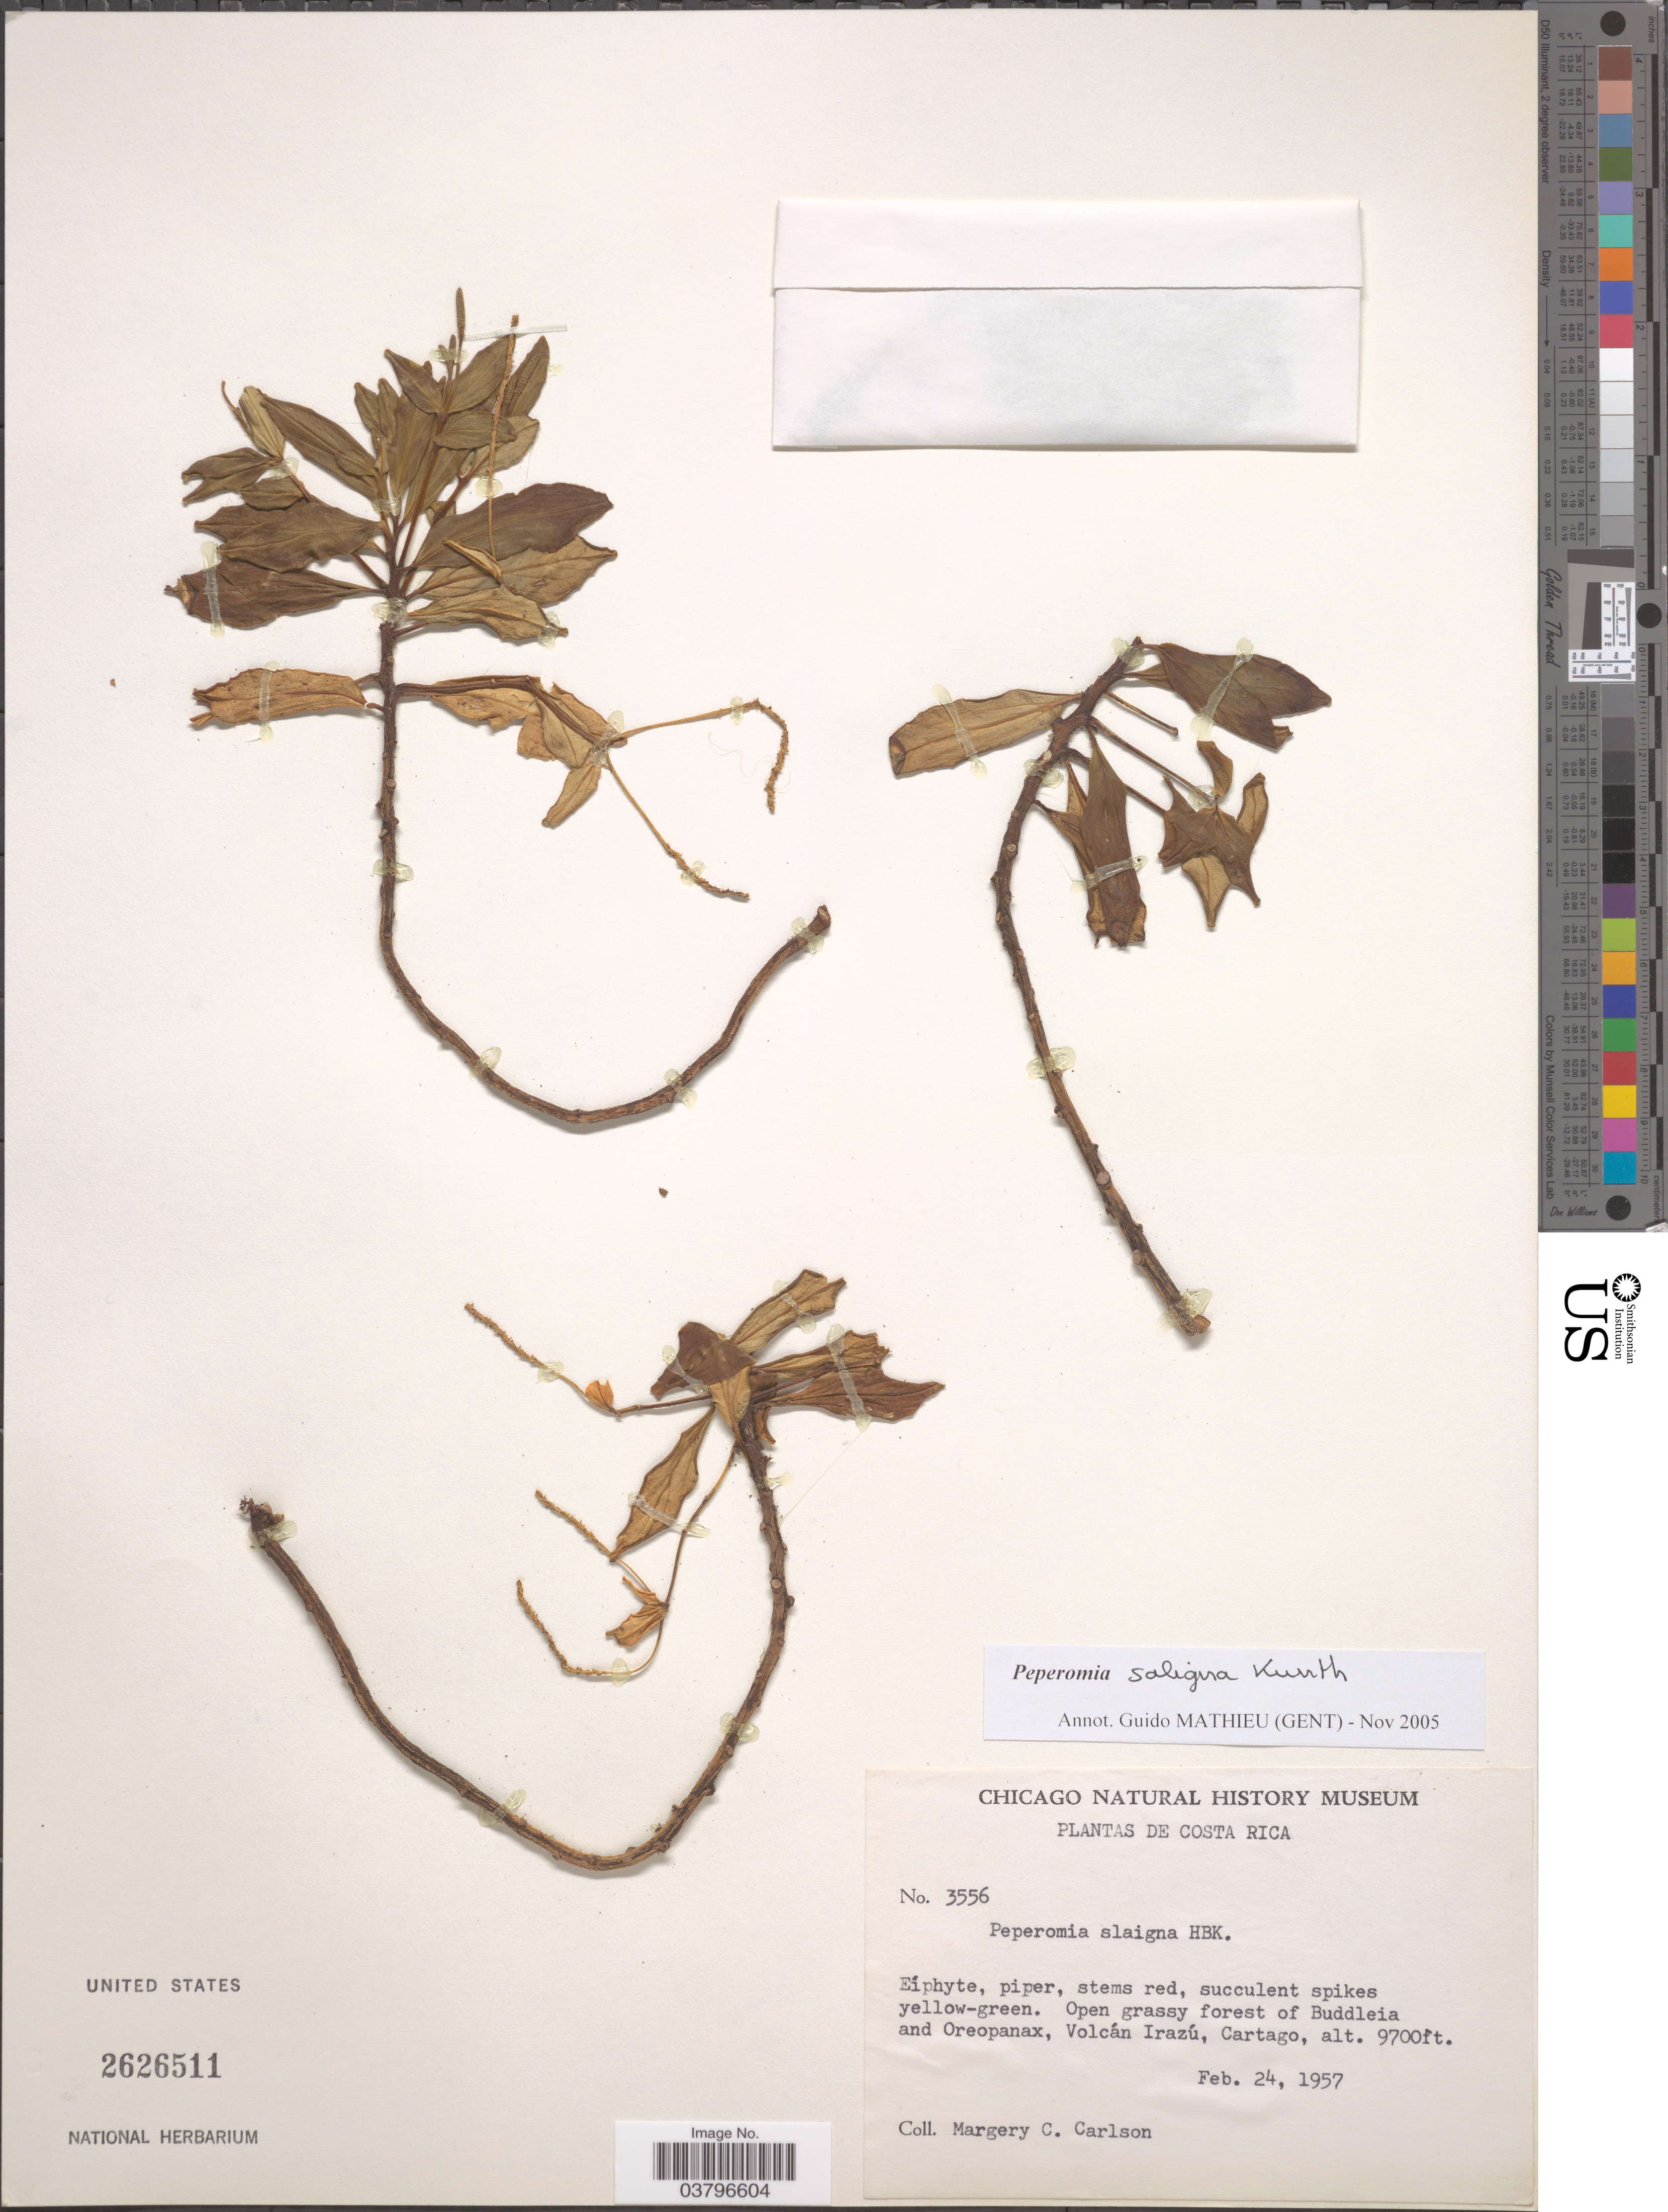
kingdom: Plantae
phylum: Tracheophyta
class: Magnoliopsida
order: Piperales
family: Piperaceae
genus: Peperomia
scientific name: Peperomia saligna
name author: Kunth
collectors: M. C. Carlson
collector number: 3556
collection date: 1957-02-24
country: Costa Rica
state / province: Cartago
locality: Volcán Irazú.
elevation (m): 2957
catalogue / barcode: US 2626511